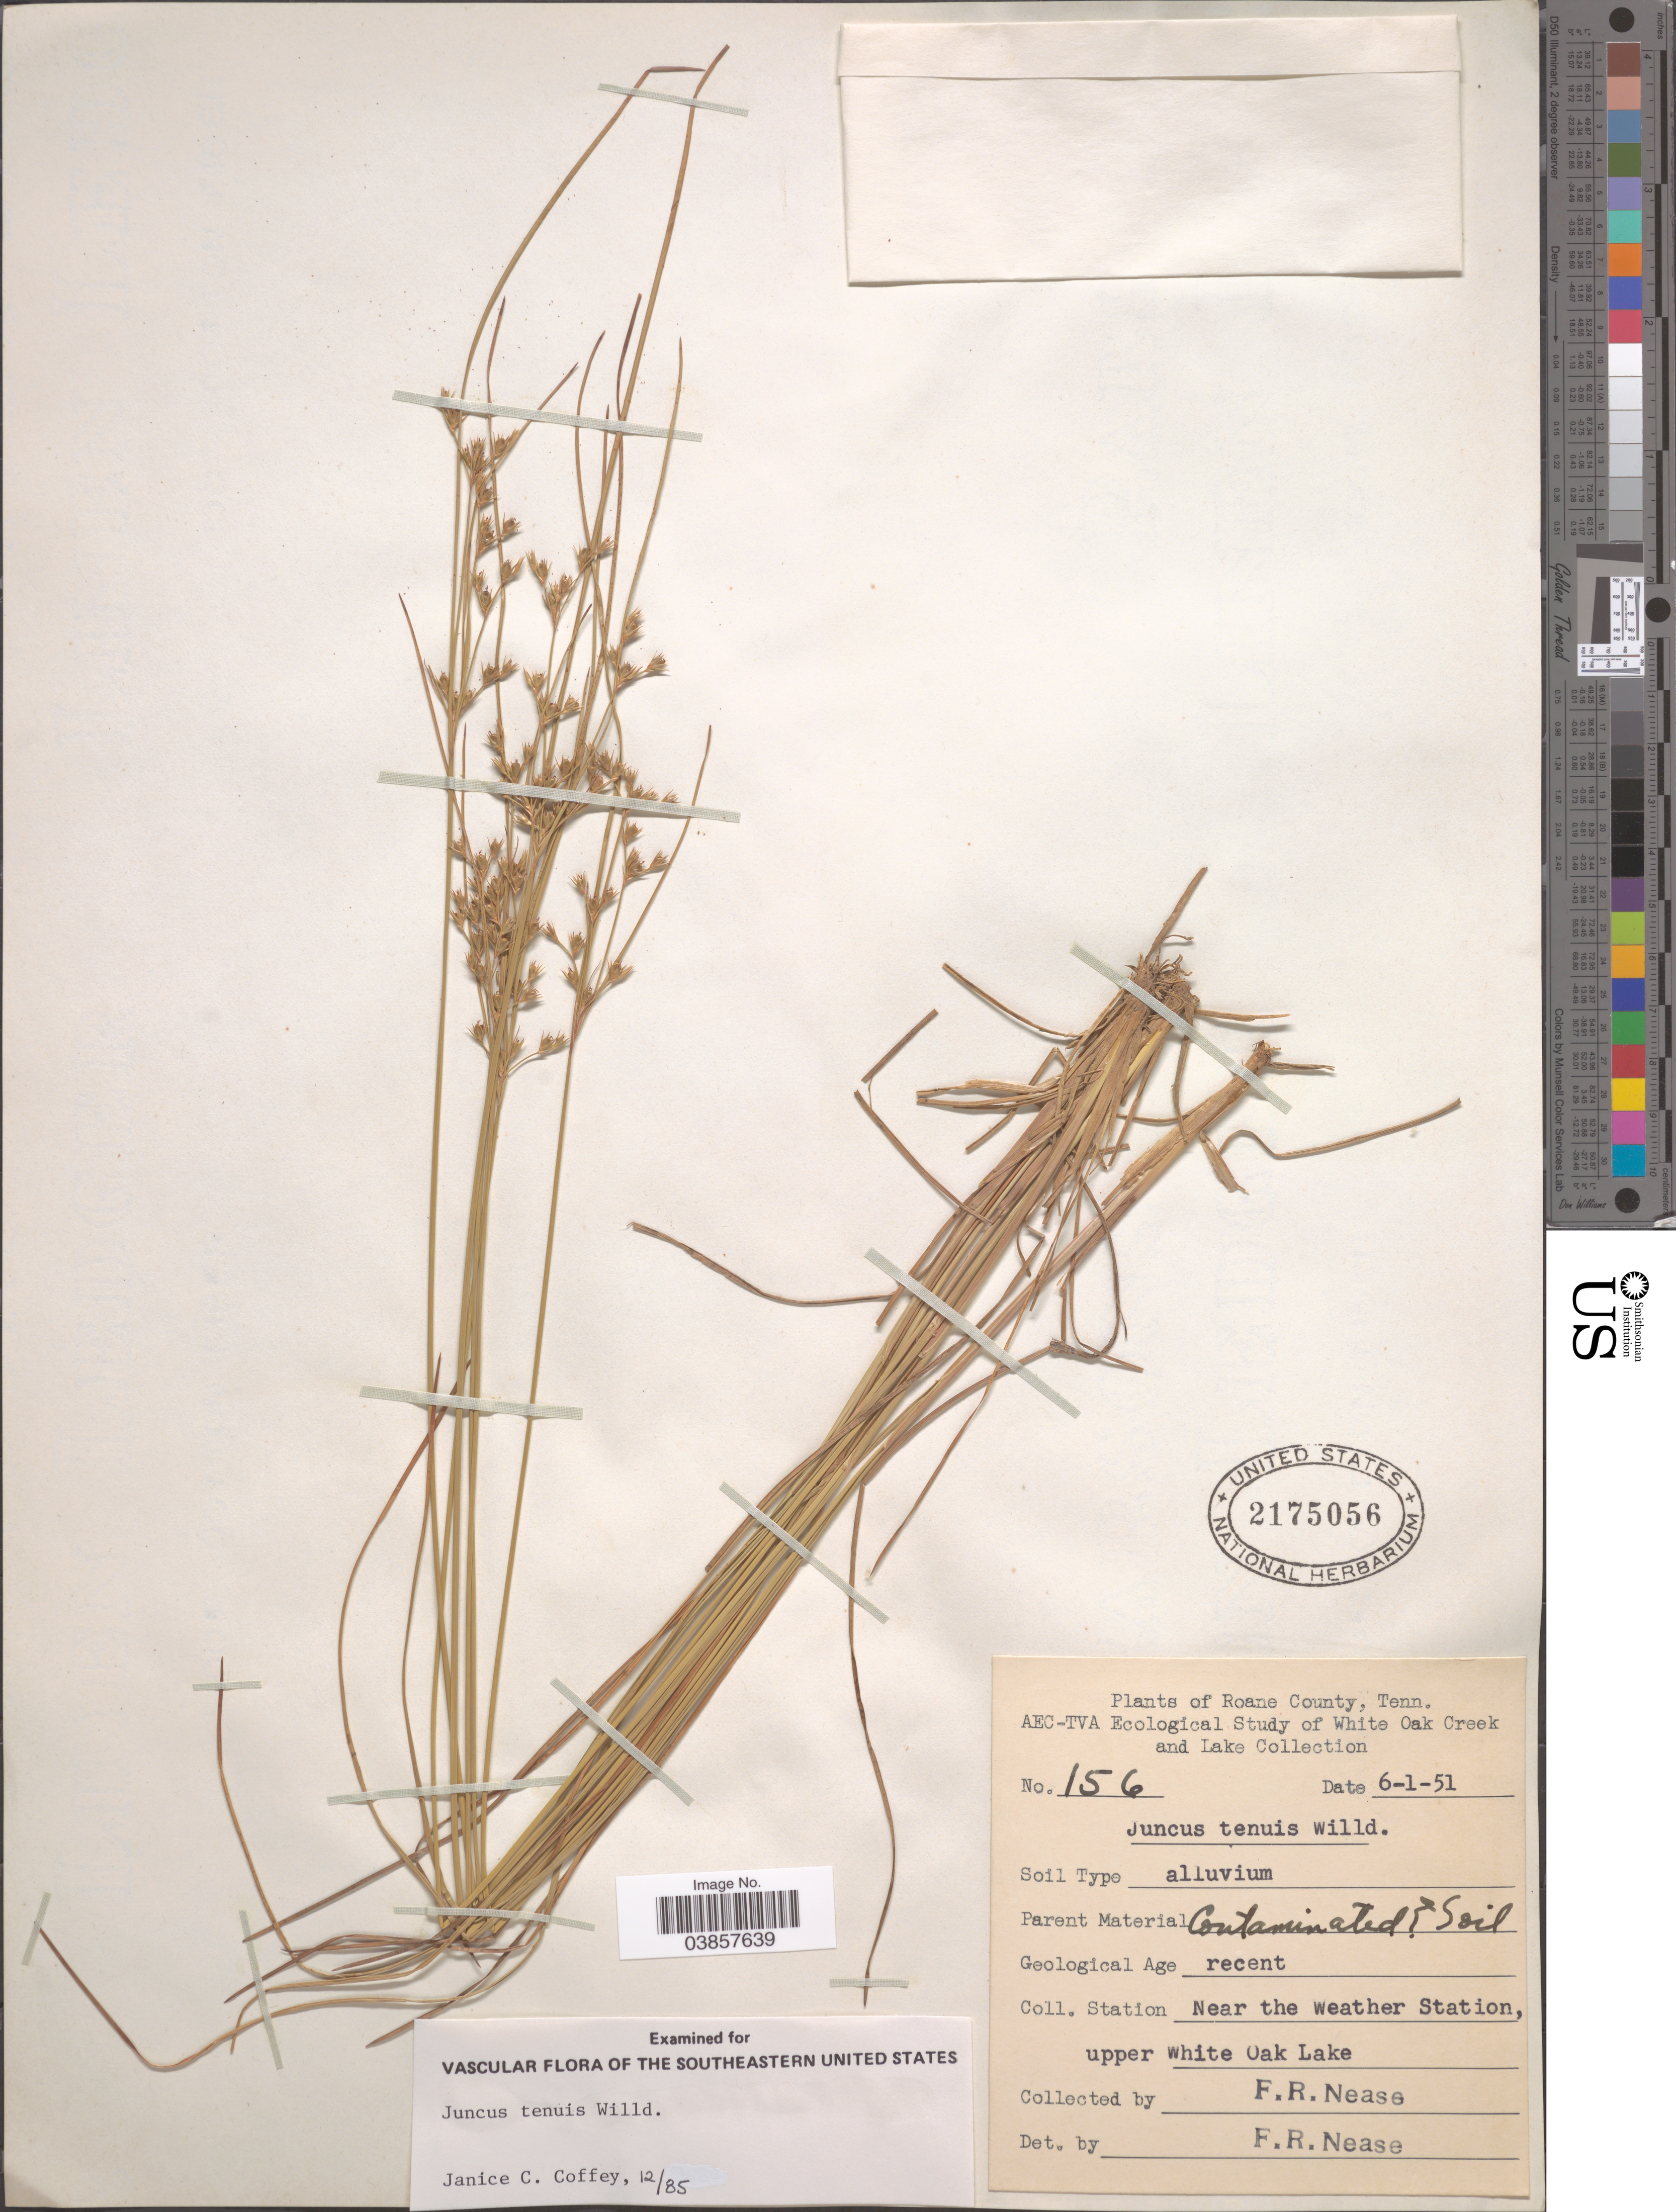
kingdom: Plantae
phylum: Tracheophyta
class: Liliopsida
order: Poales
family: Juncaceae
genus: Juncus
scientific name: Juncus tenuis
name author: Willd.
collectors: F. Nease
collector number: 156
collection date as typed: Transcribed d/m/y: 1/6/51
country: United States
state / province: Tennessee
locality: Roane County. Station near the Weather Station, upper White Oak Lake.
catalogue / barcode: US 2175056